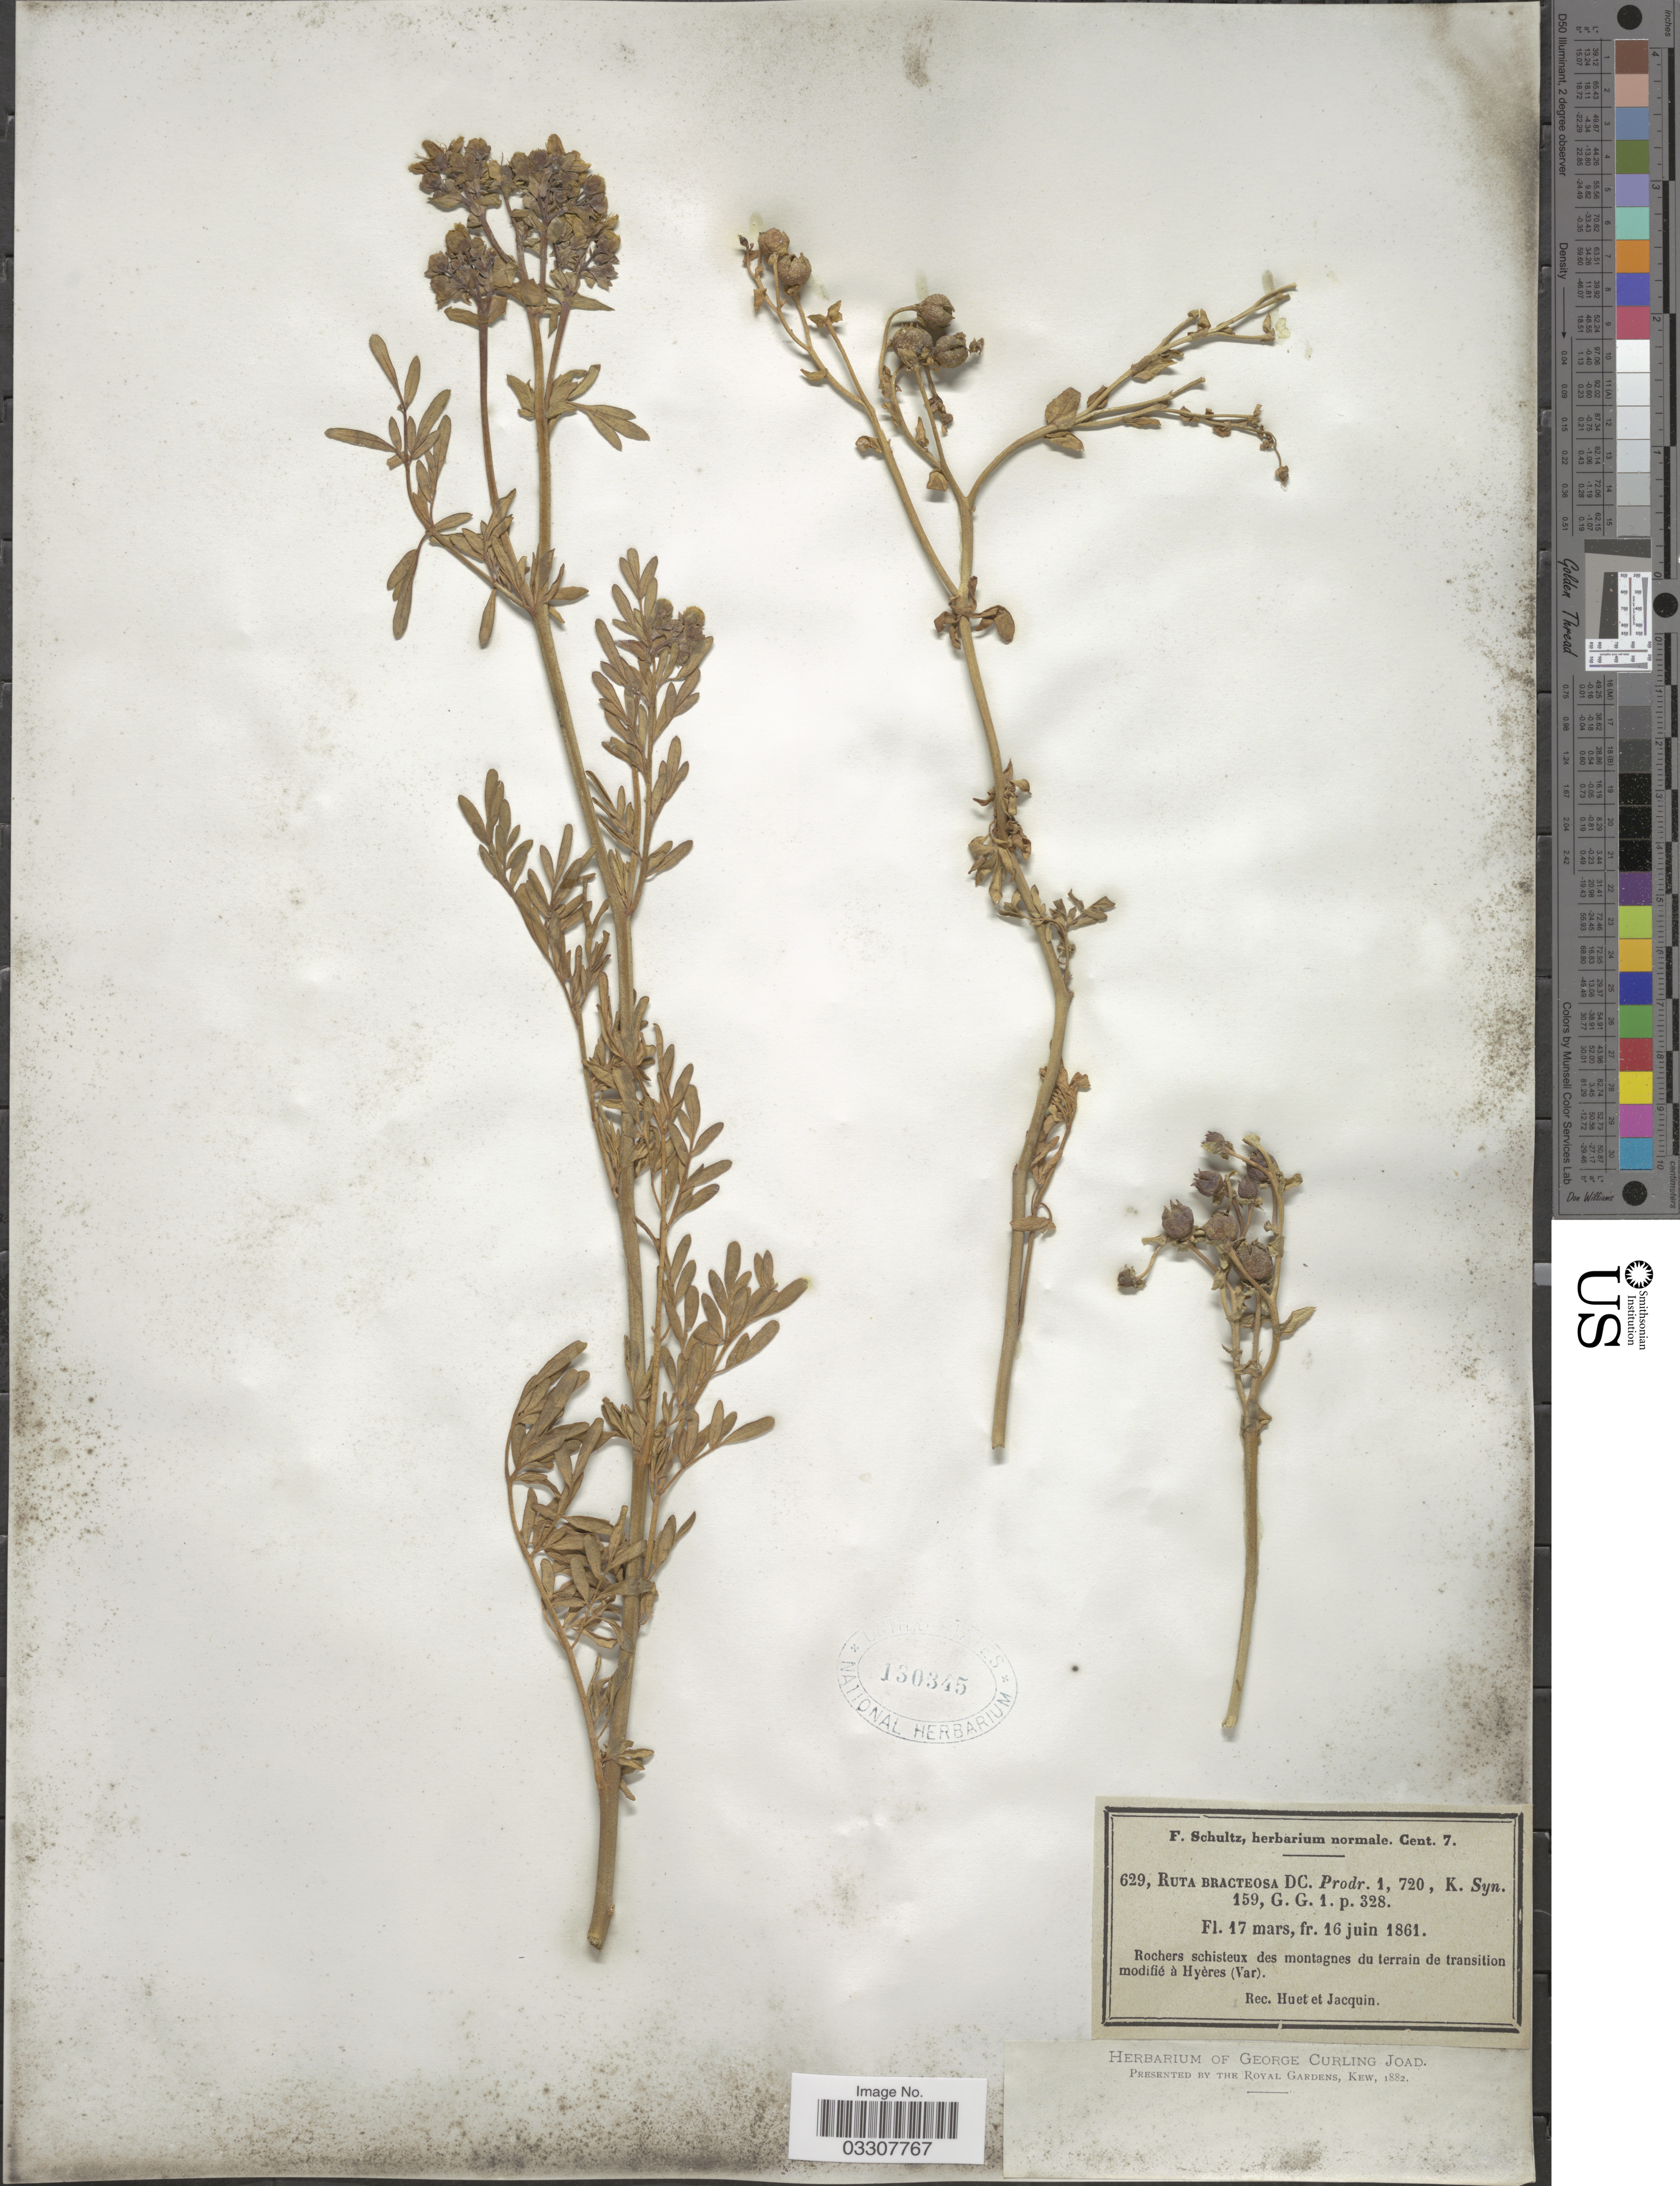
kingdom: Plantae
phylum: Tracheophyta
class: Magnoliopsida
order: Sapindales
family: Rutaceae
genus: Ruta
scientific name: Ruta chalepensis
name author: L.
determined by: Strong, Mark T., (BOT), Smithsonian Institution - National Museum of Natural History (UNITED STATES)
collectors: -. Huet & Jacquin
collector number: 629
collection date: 1861-03-17/1861-06-16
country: France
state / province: Provence-Alpes-Côte d'Azur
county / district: Var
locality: Rochers schisteux des montagnes du terrain de transition modifié à Hyères (Var).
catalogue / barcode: US 130345